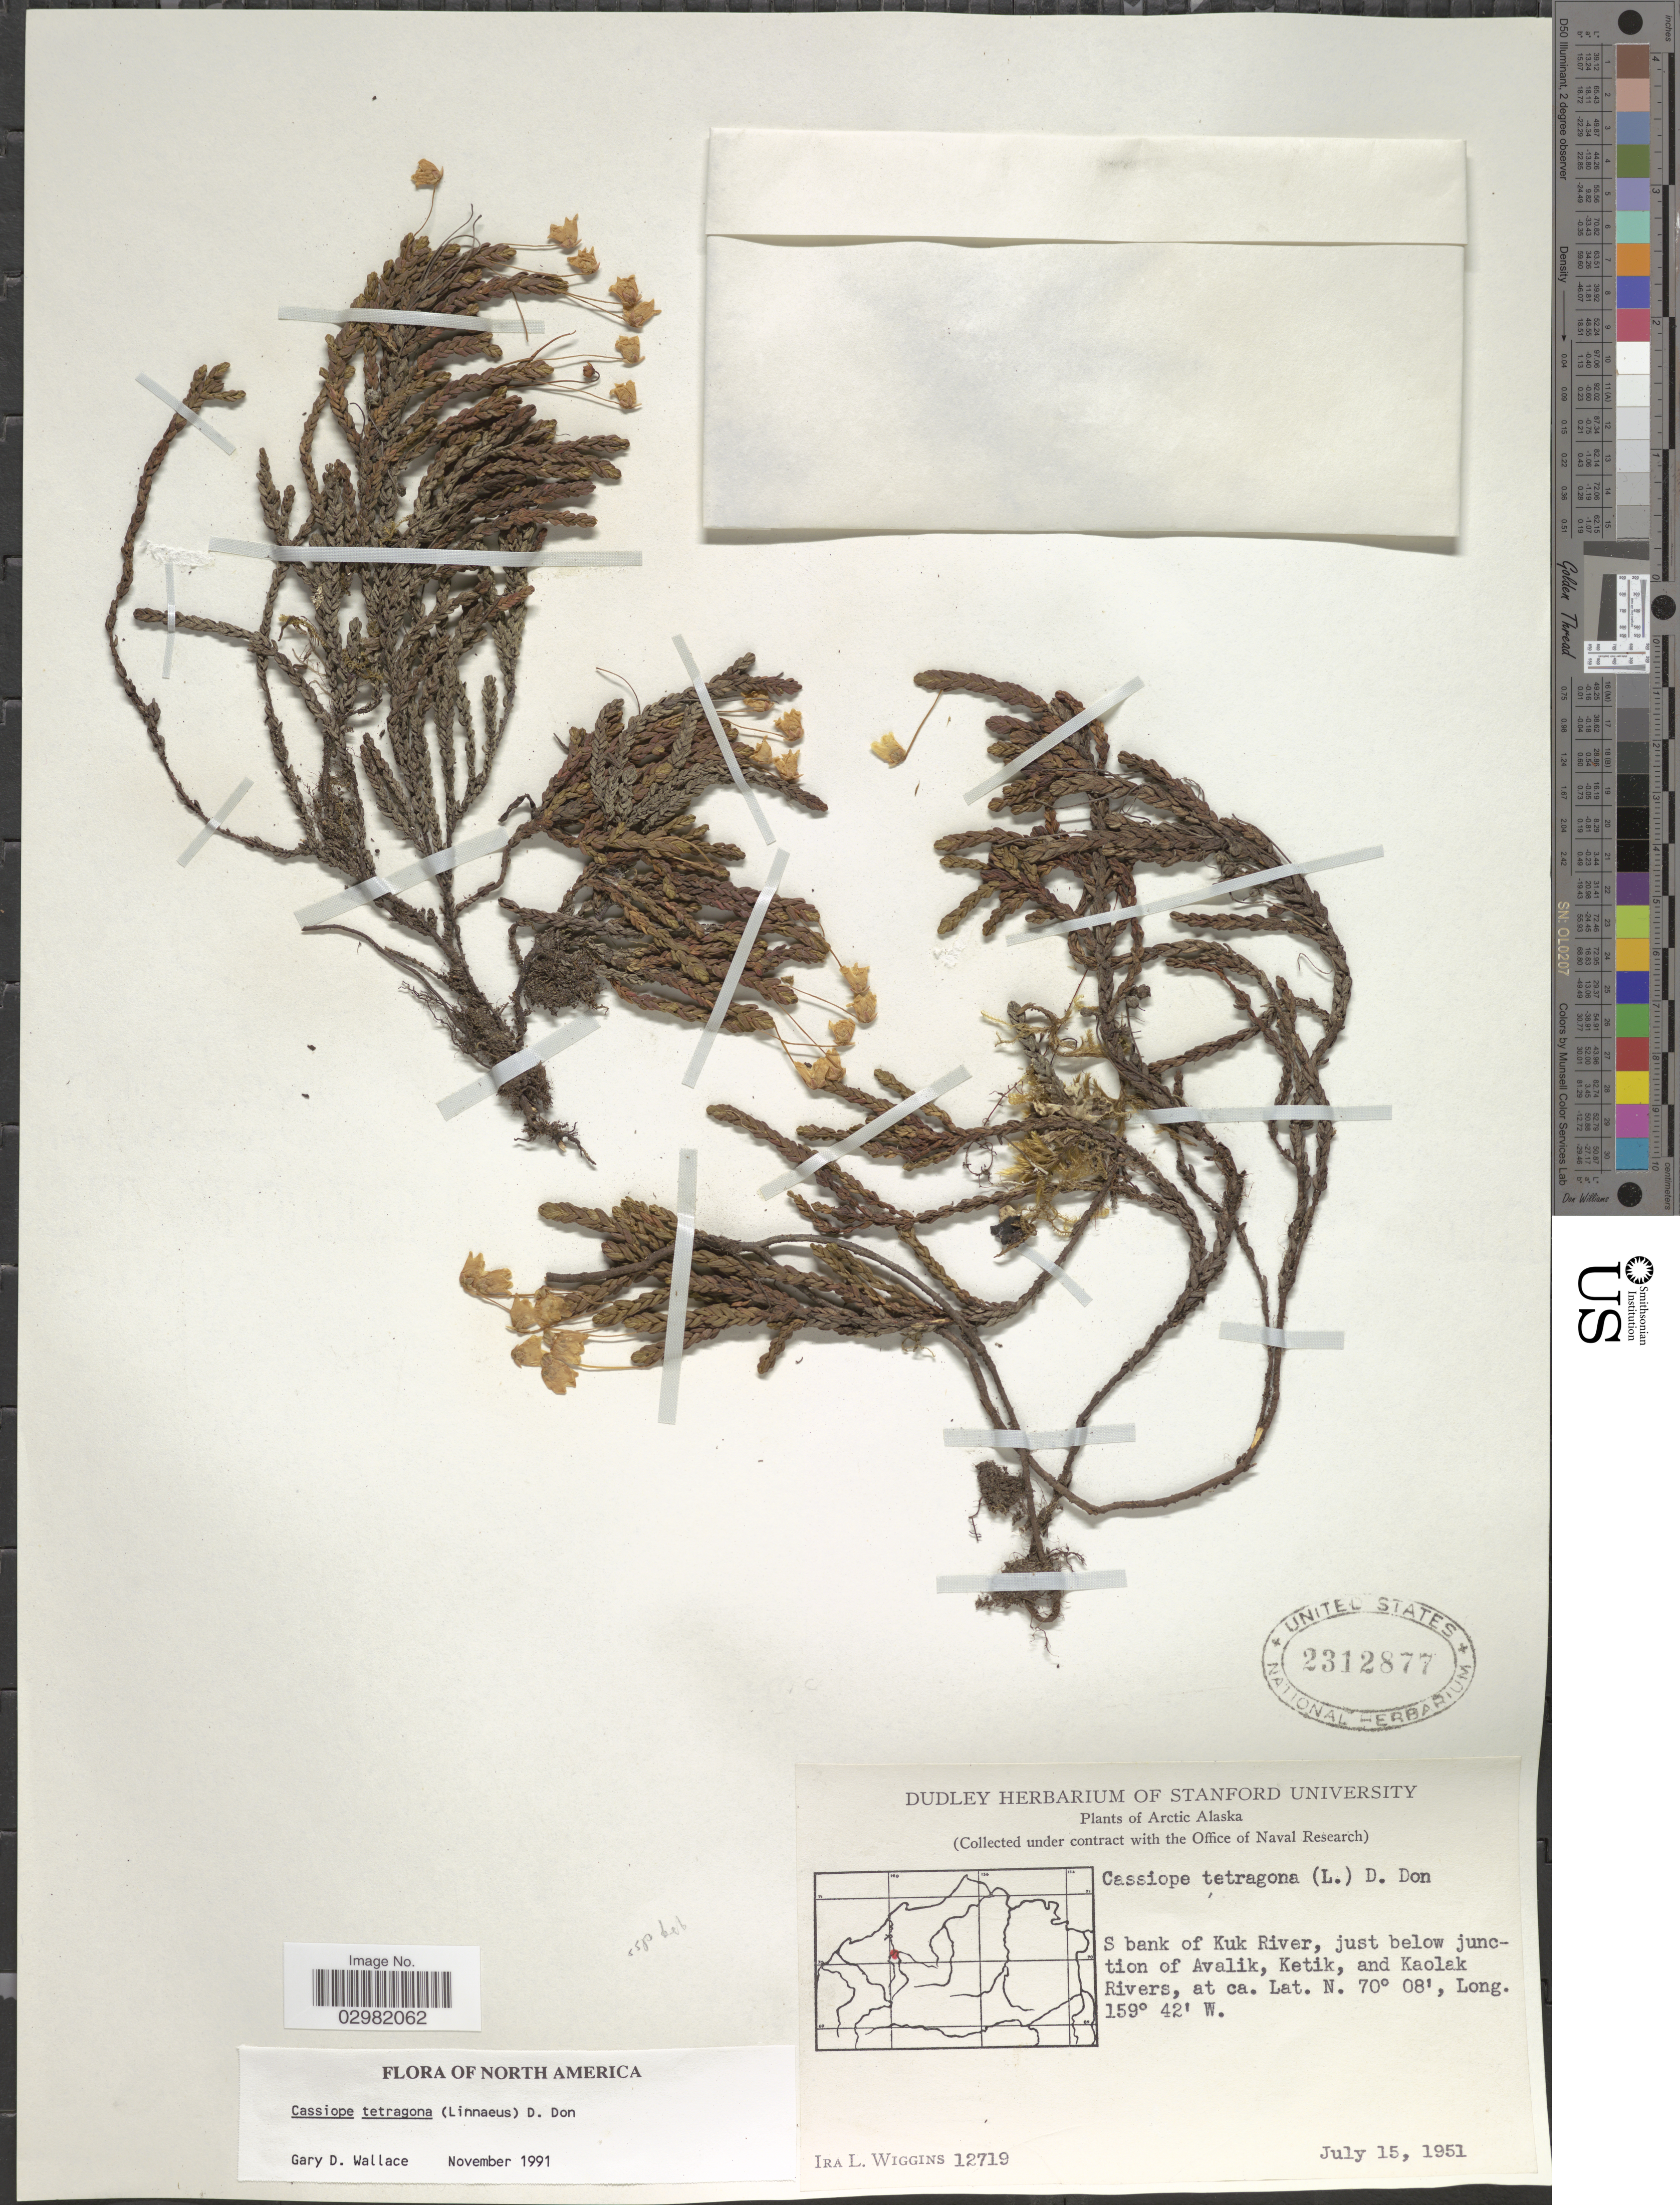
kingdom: Plantae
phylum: Tracheophyta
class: Magnoliopsida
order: Ericales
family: Ericaceae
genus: Cassiope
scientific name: Cassiope tetragona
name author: (L.) D. Don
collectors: I. L. Wiggins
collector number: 12719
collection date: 1951-07-15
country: United States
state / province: Alaska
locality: Arctic Alaska. S bank of Kuk River, just below junction of Avalik, Ketik, and Kakolak Rivers.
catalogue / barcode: US 2312877